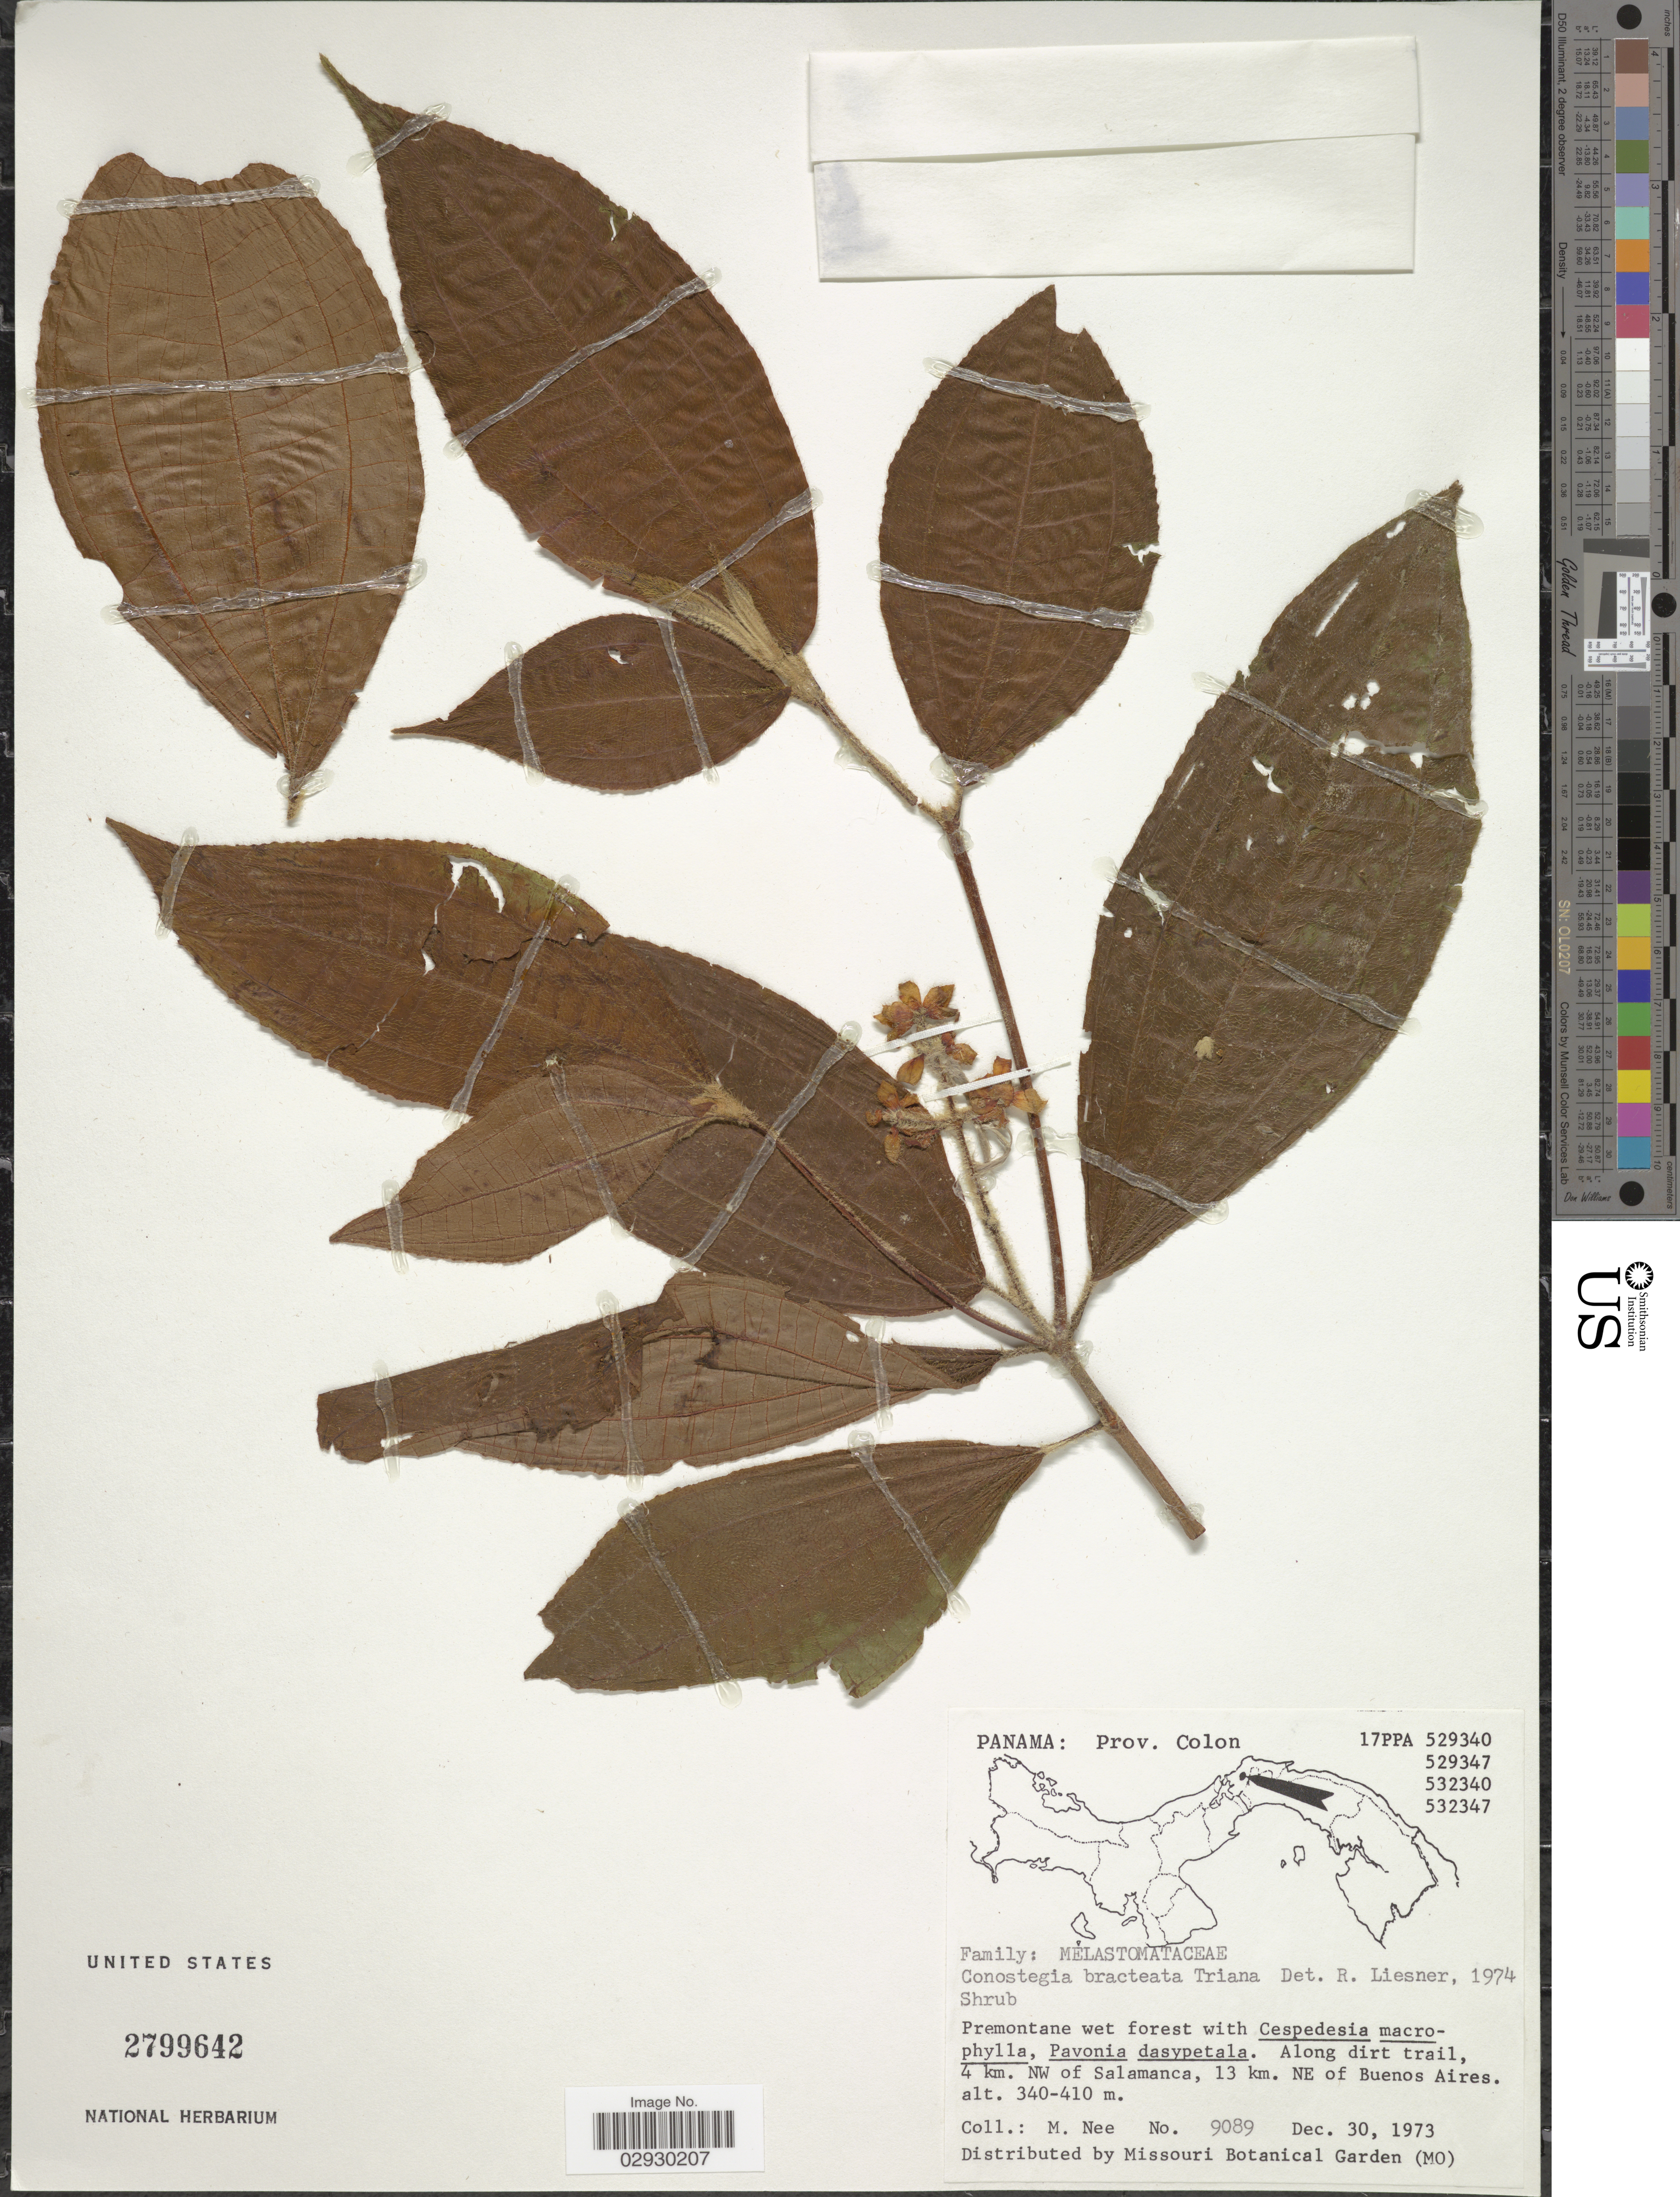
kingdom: Plantae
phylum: Tracheophyta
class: Magnoliopsida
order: Myrtales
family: Melastomataceae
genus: Conostegia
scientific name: Conostegia bracteata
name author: Triana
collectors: M. Nee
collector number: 9089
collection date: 1973-12-30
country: Panama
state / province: Colón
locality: Along dirt trail, 4 km. NW of Salamanca, 13 km. NE of Buenos Aires.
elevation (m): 340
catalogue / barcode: US 2799642